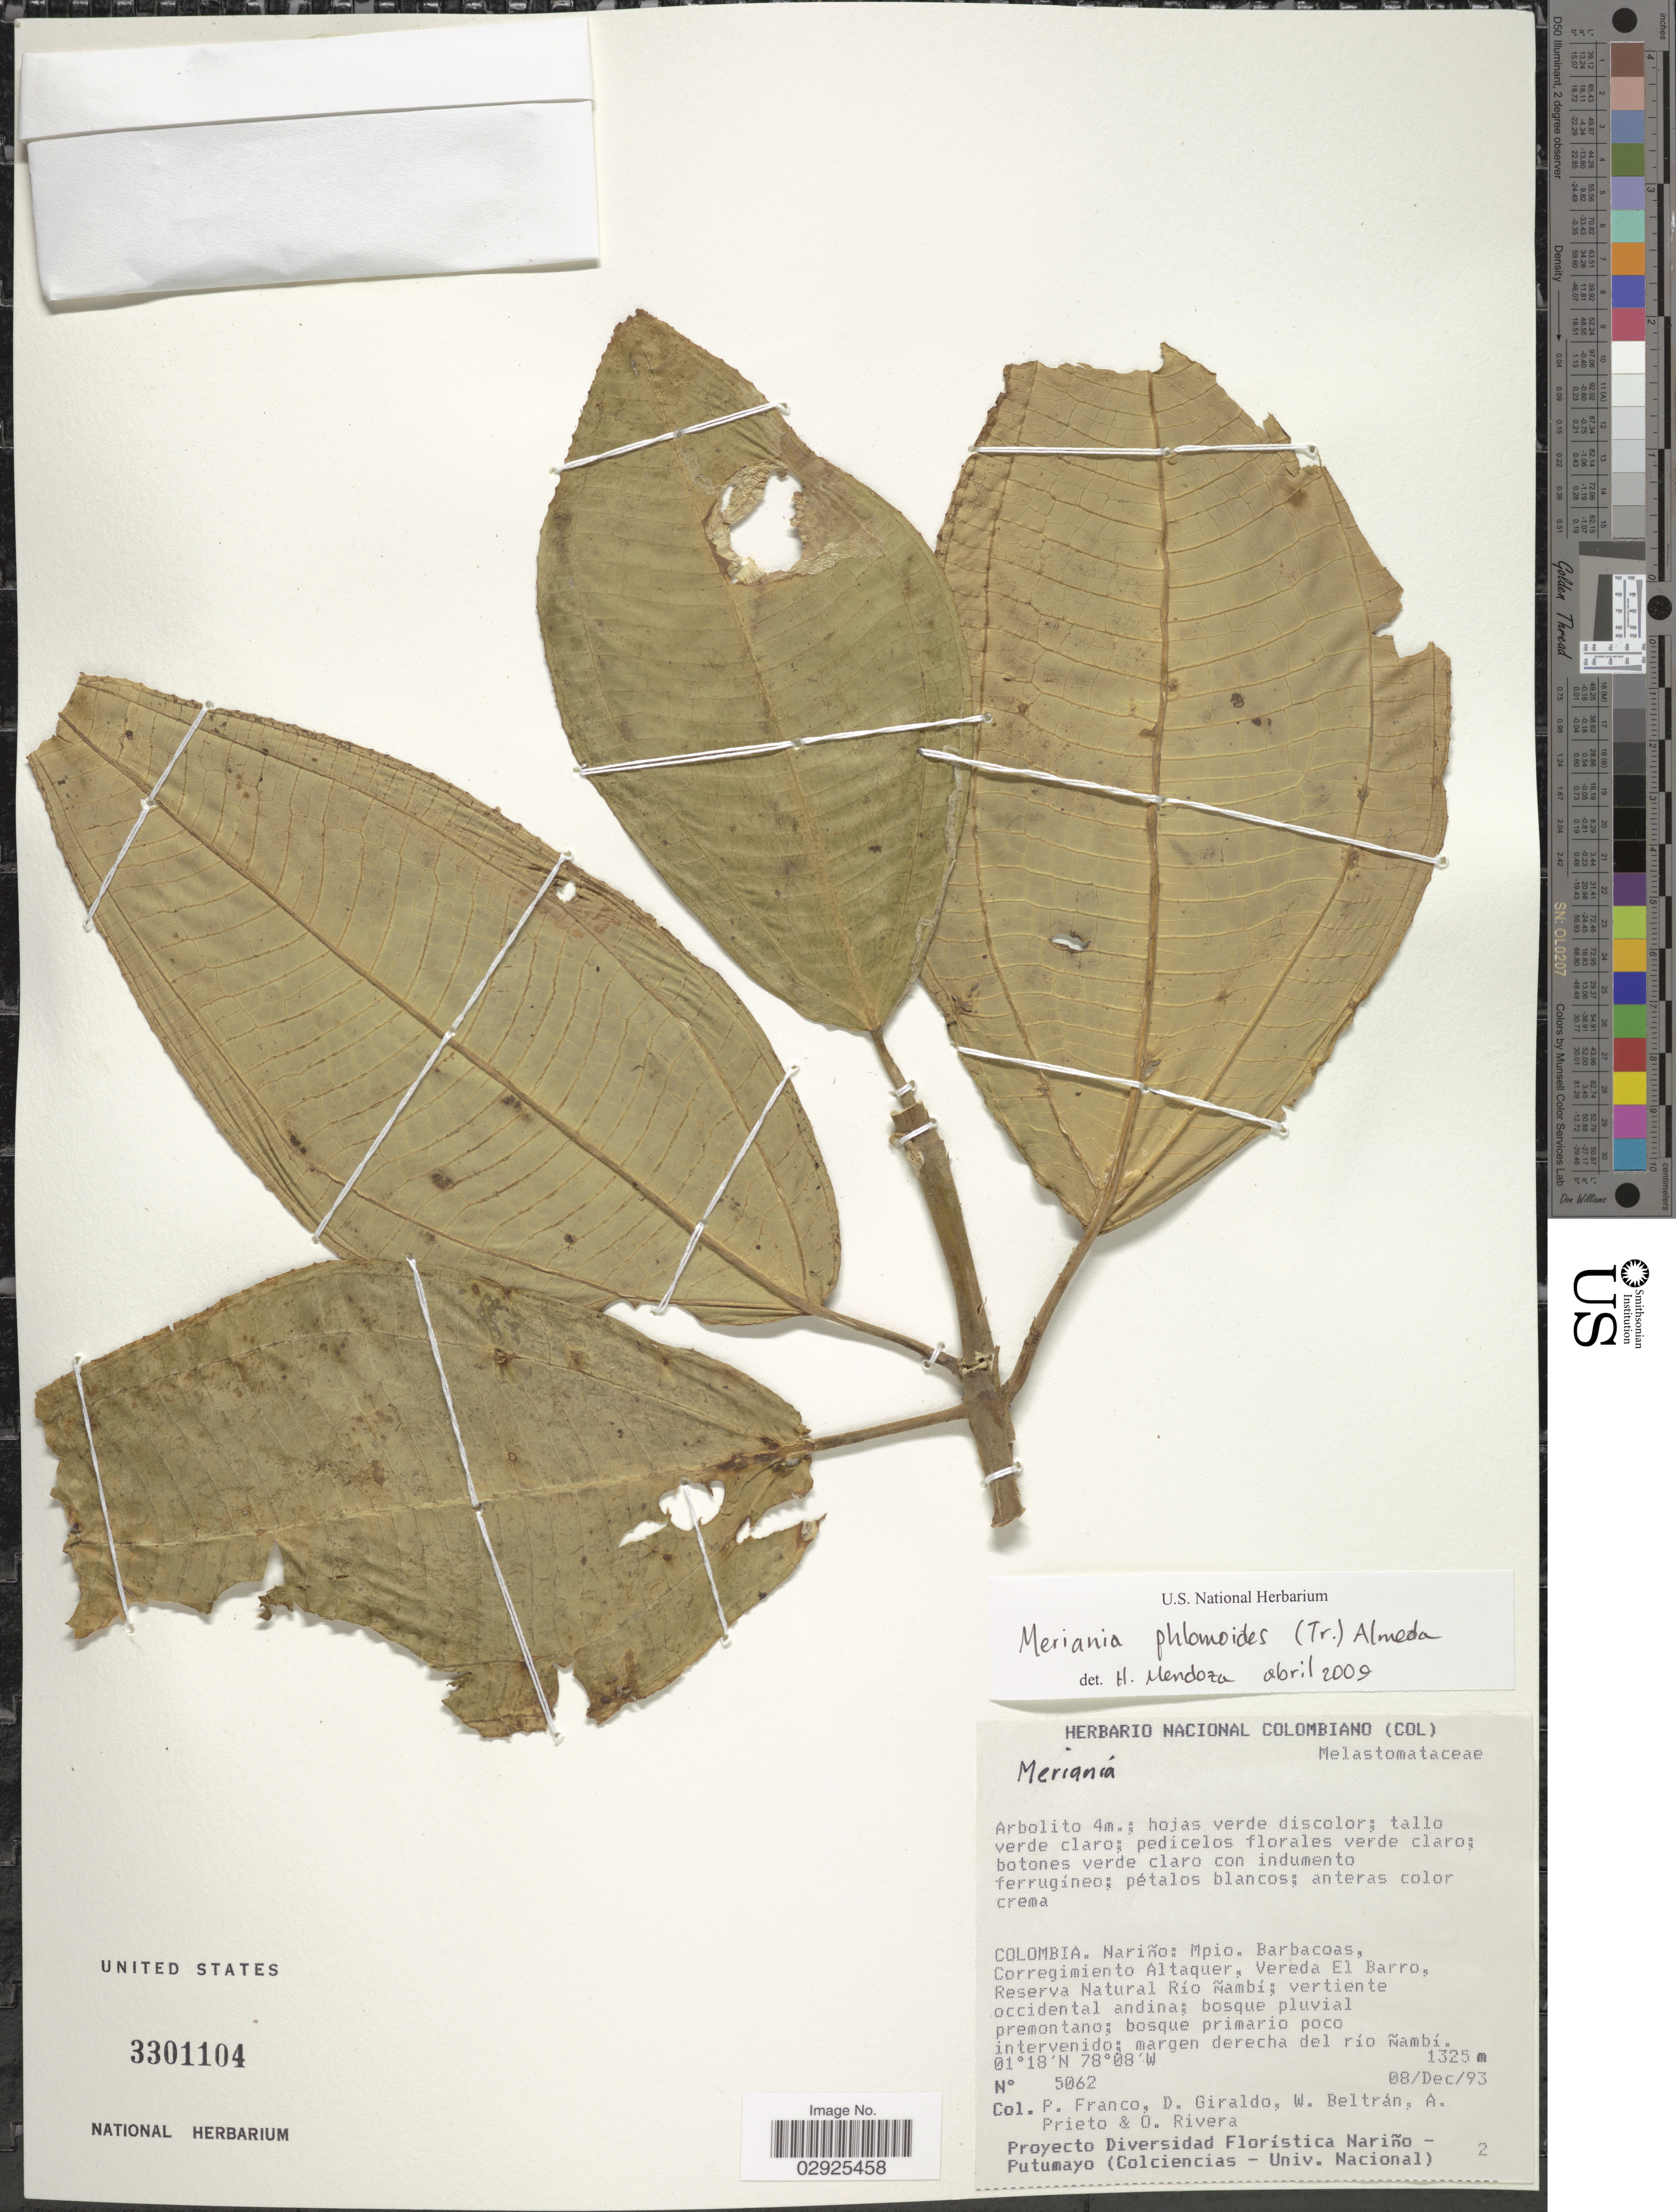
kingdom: Plantae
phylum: Tracheophyta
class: Magnoliopsida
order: Myrtales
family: Melastomataceae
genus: Meriania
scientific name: Meriania phlomoides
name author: (Triana) Almeda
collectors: P. Franco, D. Giraldo, W. Beltran, A. Prieto & O. Rivera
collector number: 5062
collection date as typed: Transcribed d/m/y: 8/12/93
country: Colombia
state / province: Nariño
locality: Nariño: Mpio. Barbacoas, Corregimiento Altaquer, Vereda El Barro, Reserva Natural Rio ñambi; vertiente occidental andina.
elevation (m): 1325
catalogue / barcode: US 3301104